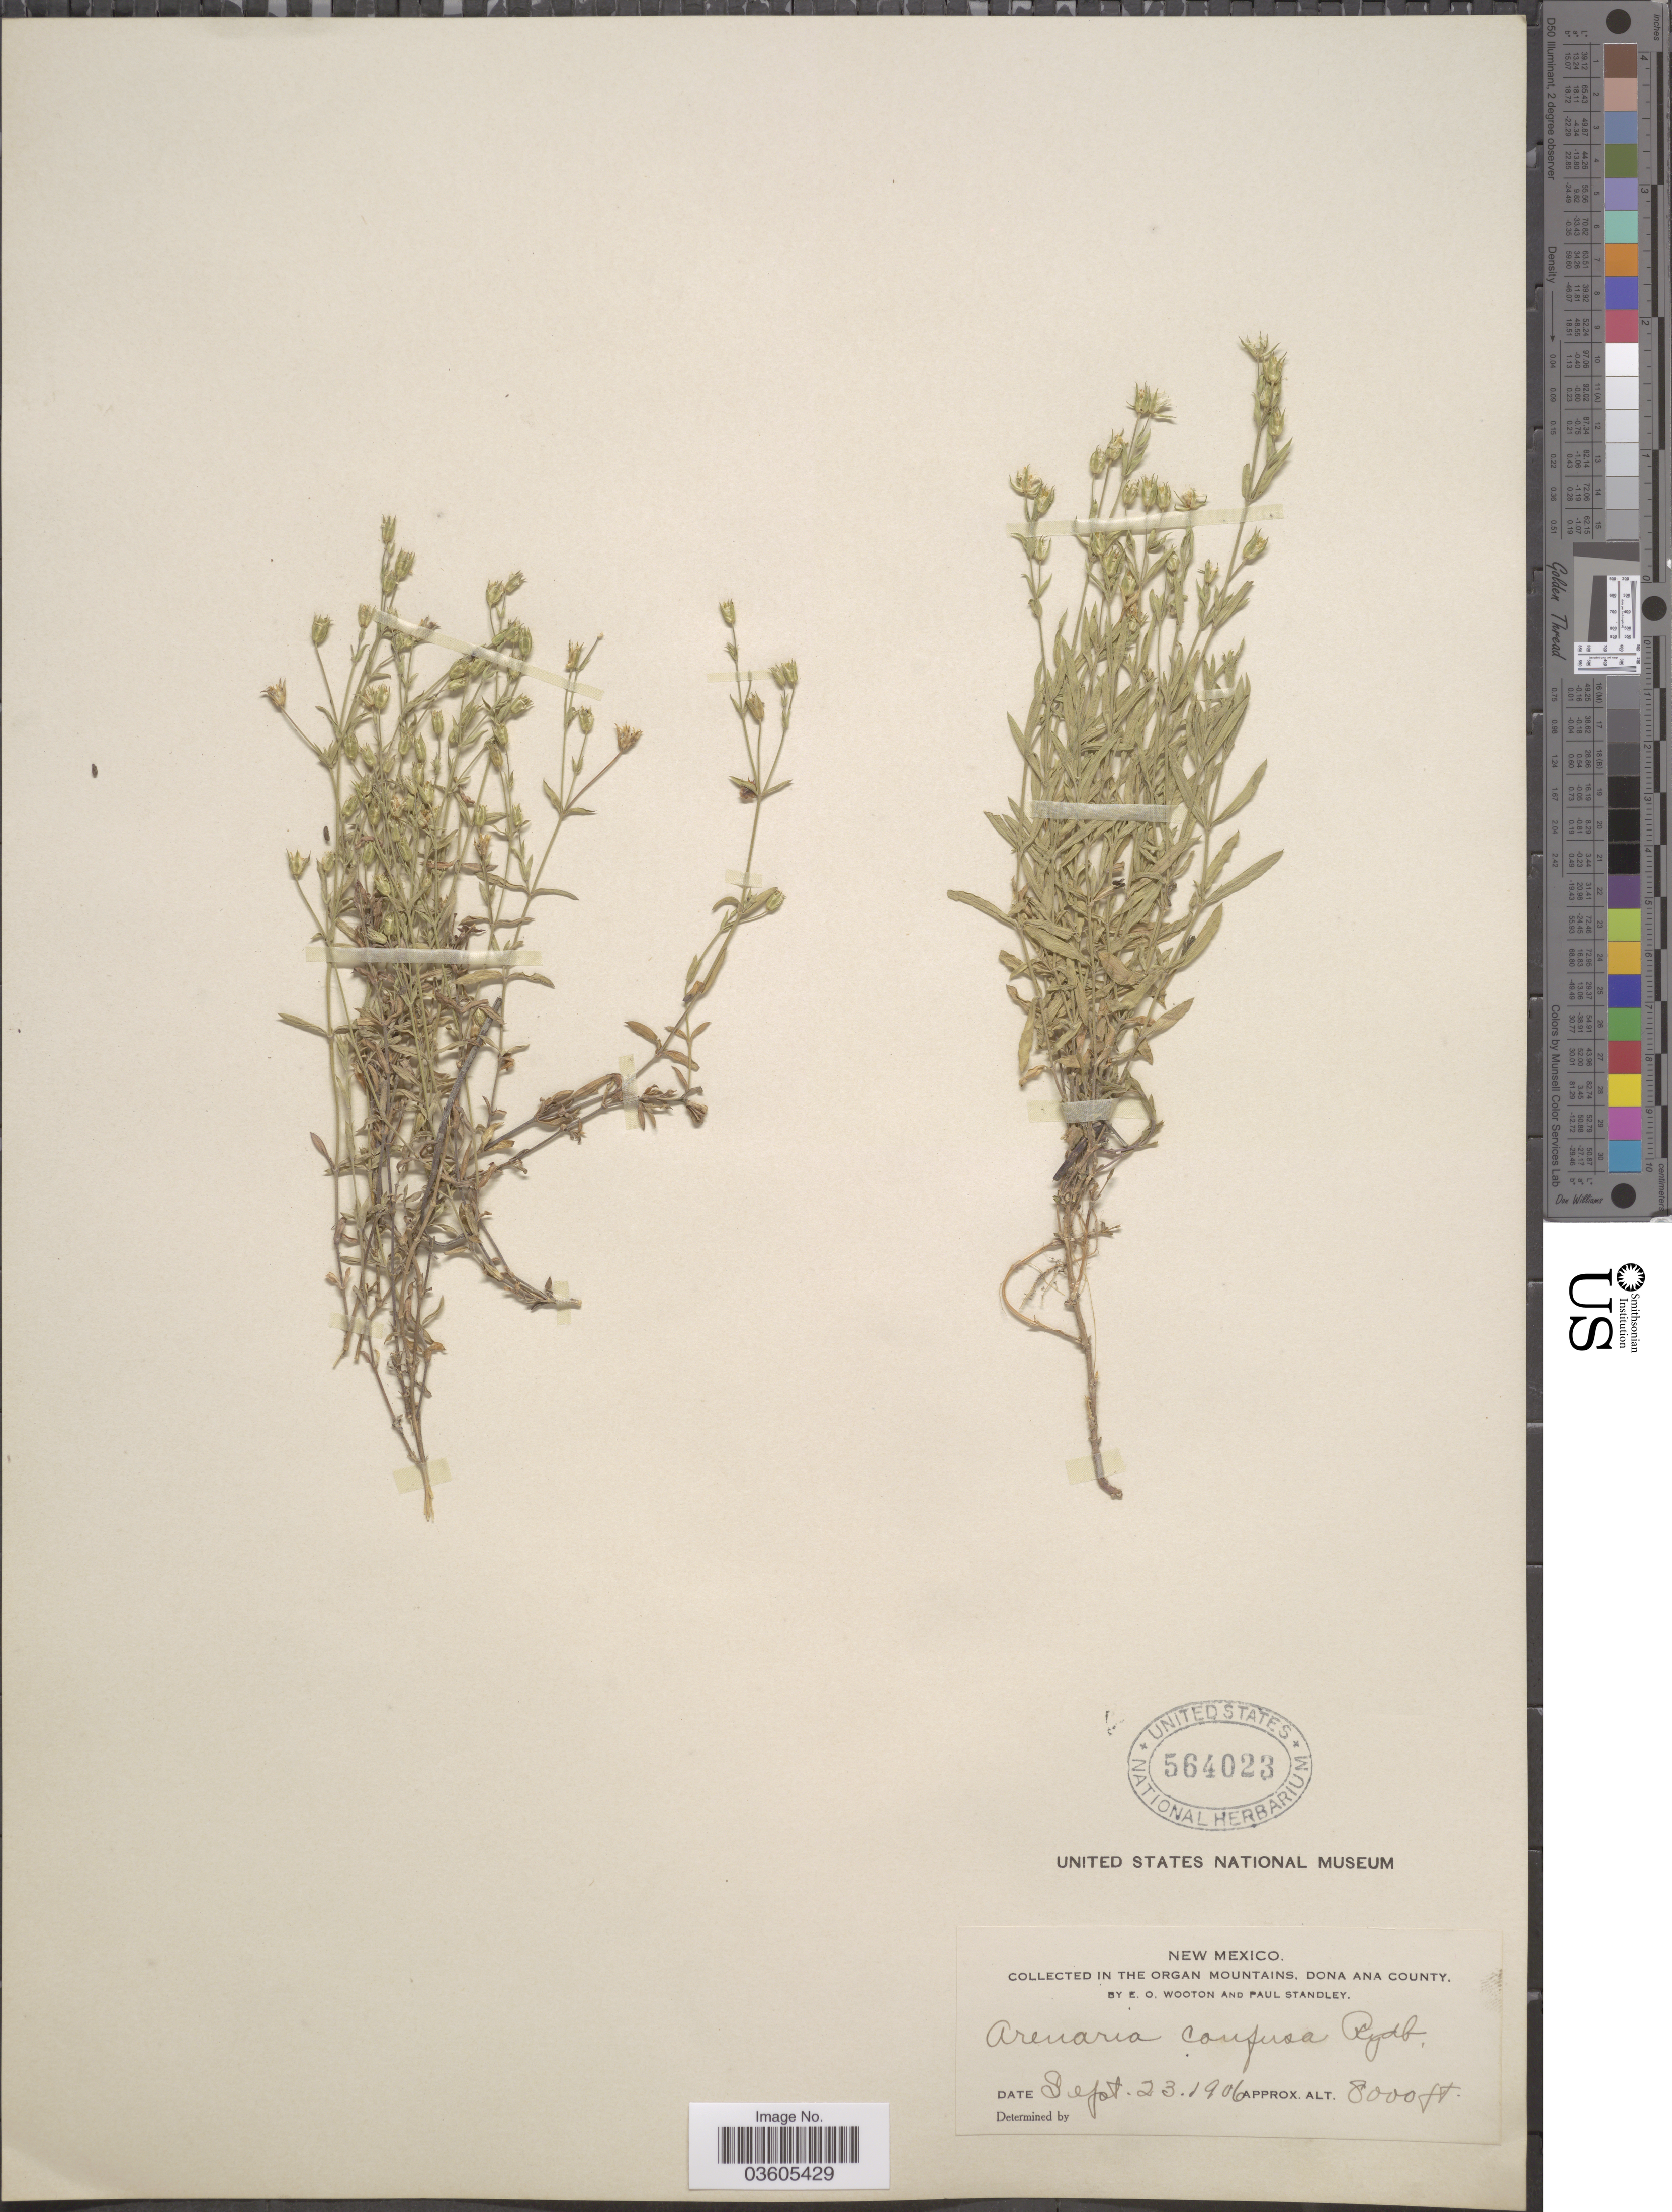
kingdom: Plantae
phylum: Tracheophyta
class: Magnoliopsida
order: Caryophyllales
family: Caryophyllaceae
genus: Arenaria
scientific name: Arenaria confusa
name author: Rydb.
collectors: E. O. Wooton & P. C. Standley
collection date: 1906-09-23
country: United States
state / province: New Mexico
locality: In the Organ Mountains, Dona Ana County.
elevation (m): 2438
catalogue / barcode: US 564023